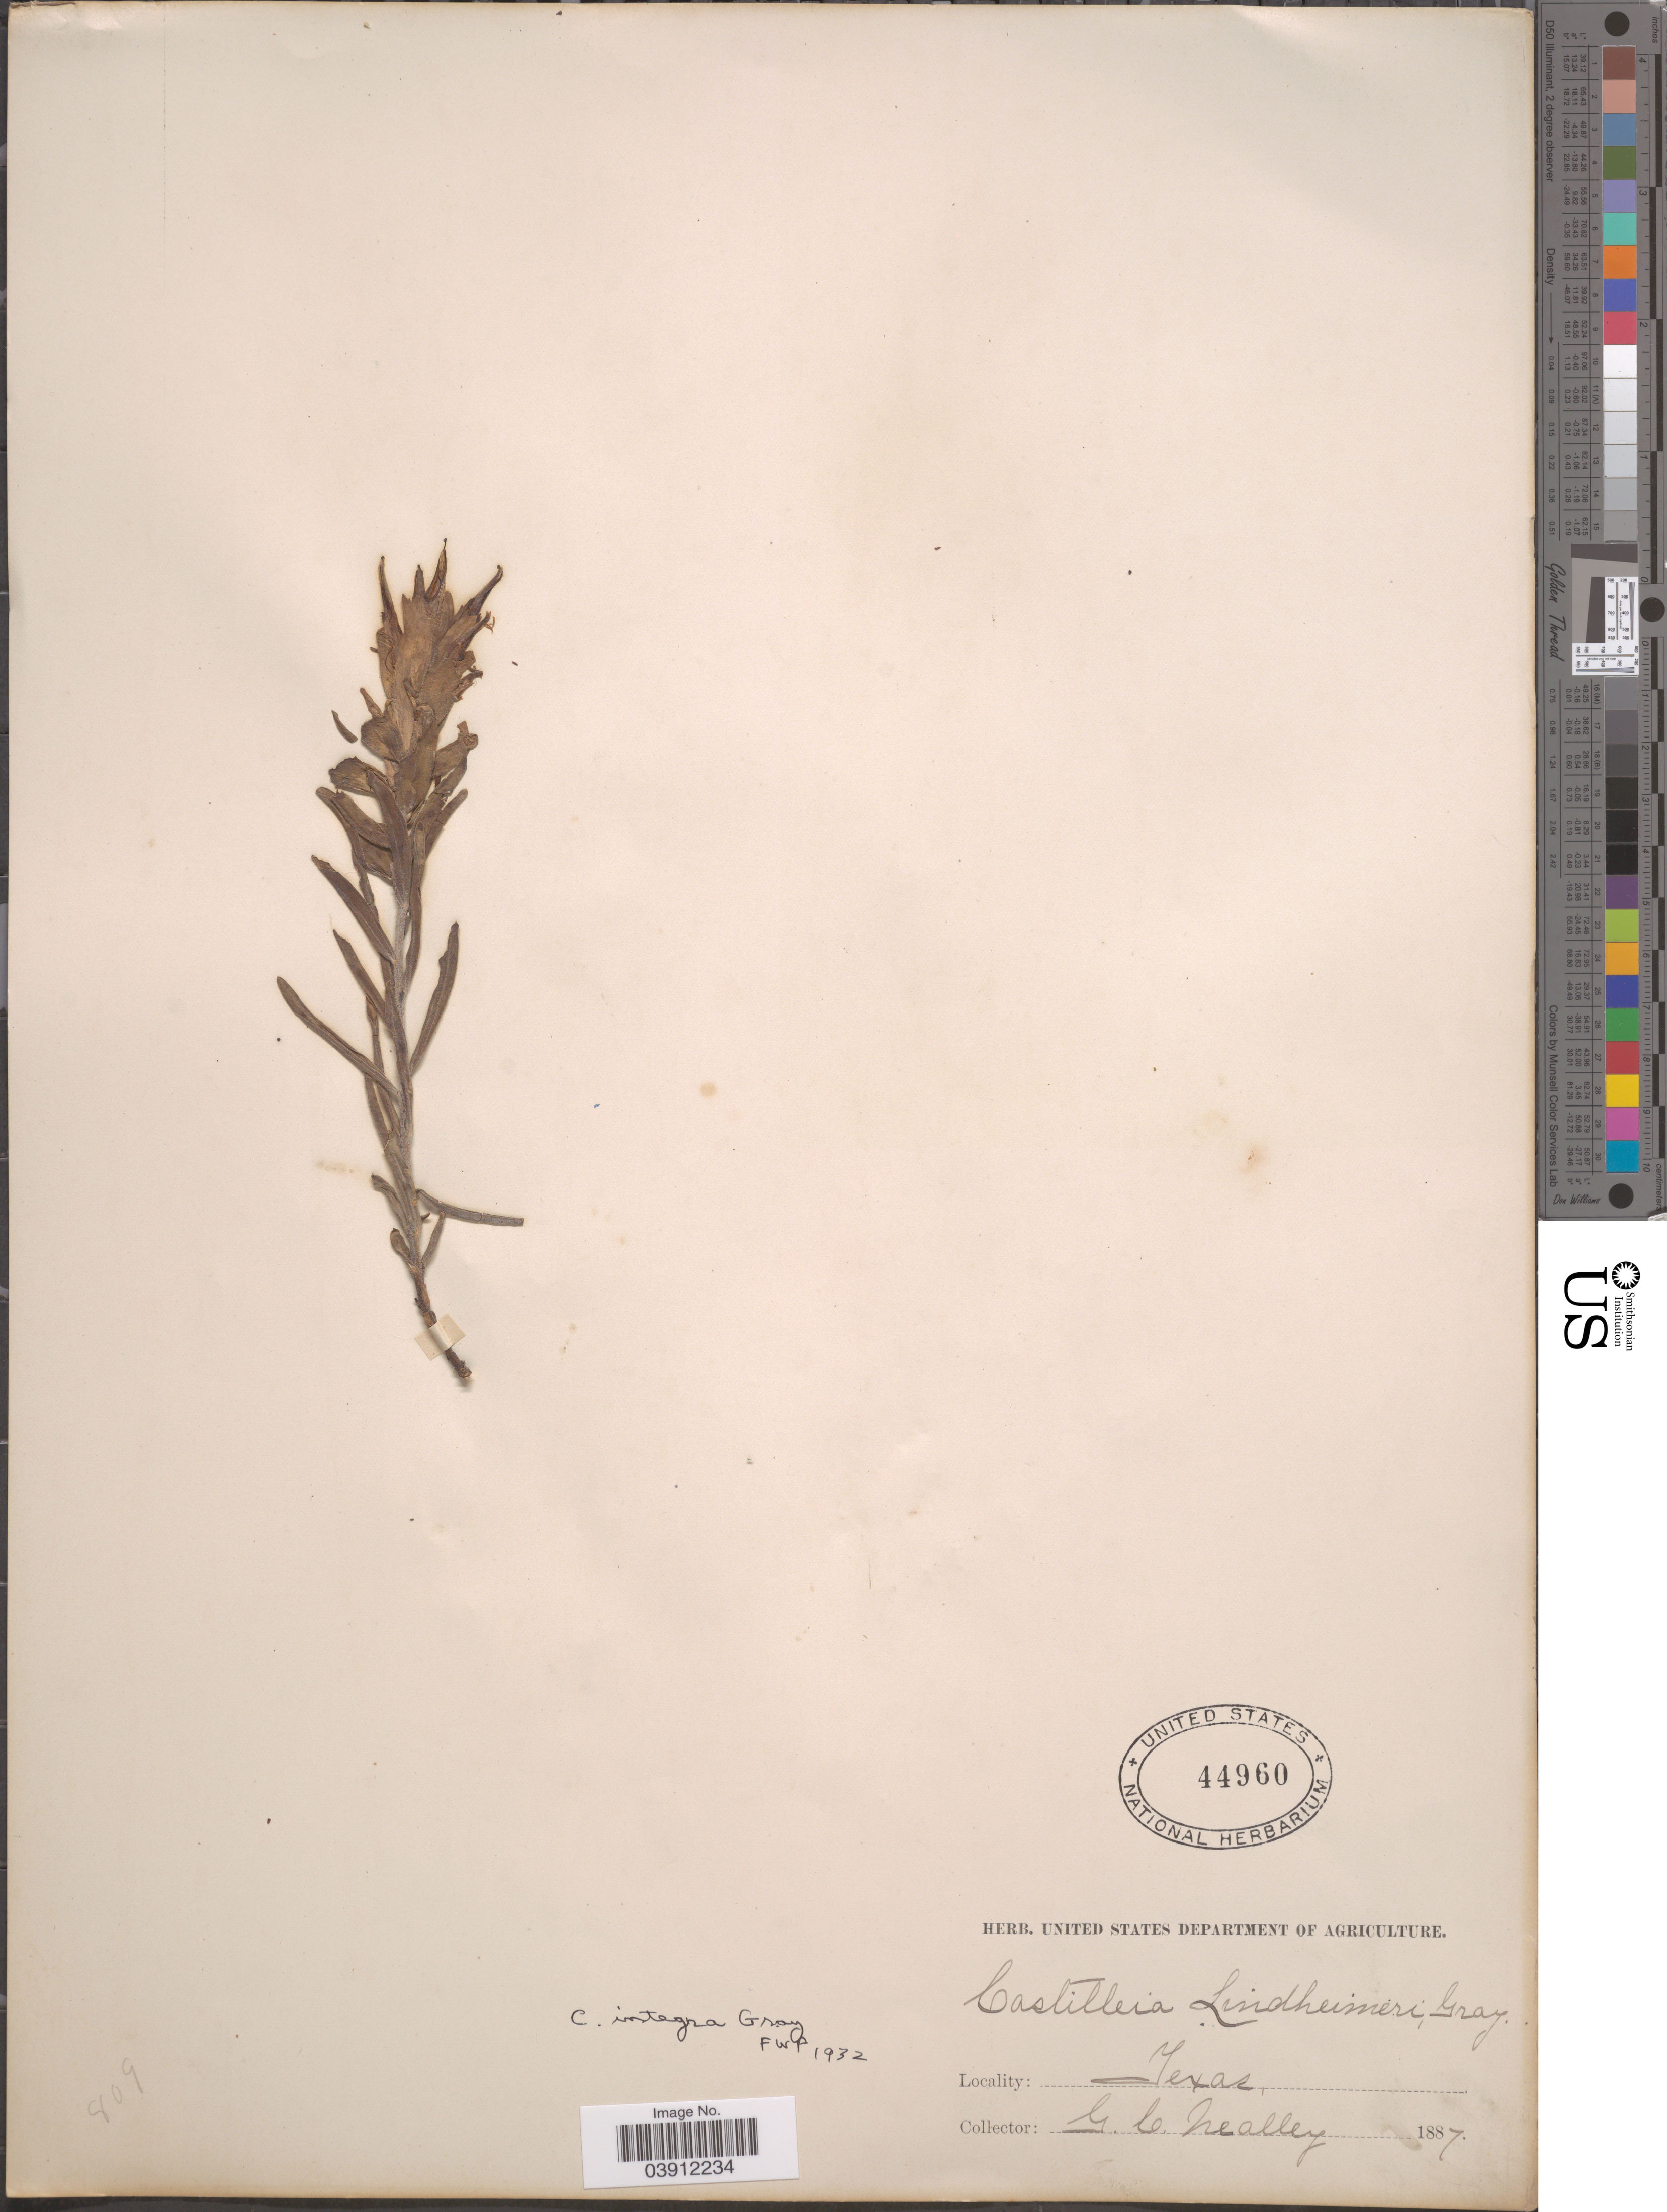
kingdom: Plantae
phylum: Tracheophyta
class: Magnoliopsida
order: Lamiales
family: Orobanchaceae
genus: Castilleja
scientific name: Castilleja integra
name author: A. Gray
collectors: G. C. Nealley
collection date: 1887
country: United States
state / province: Texas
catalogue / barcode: US 44960